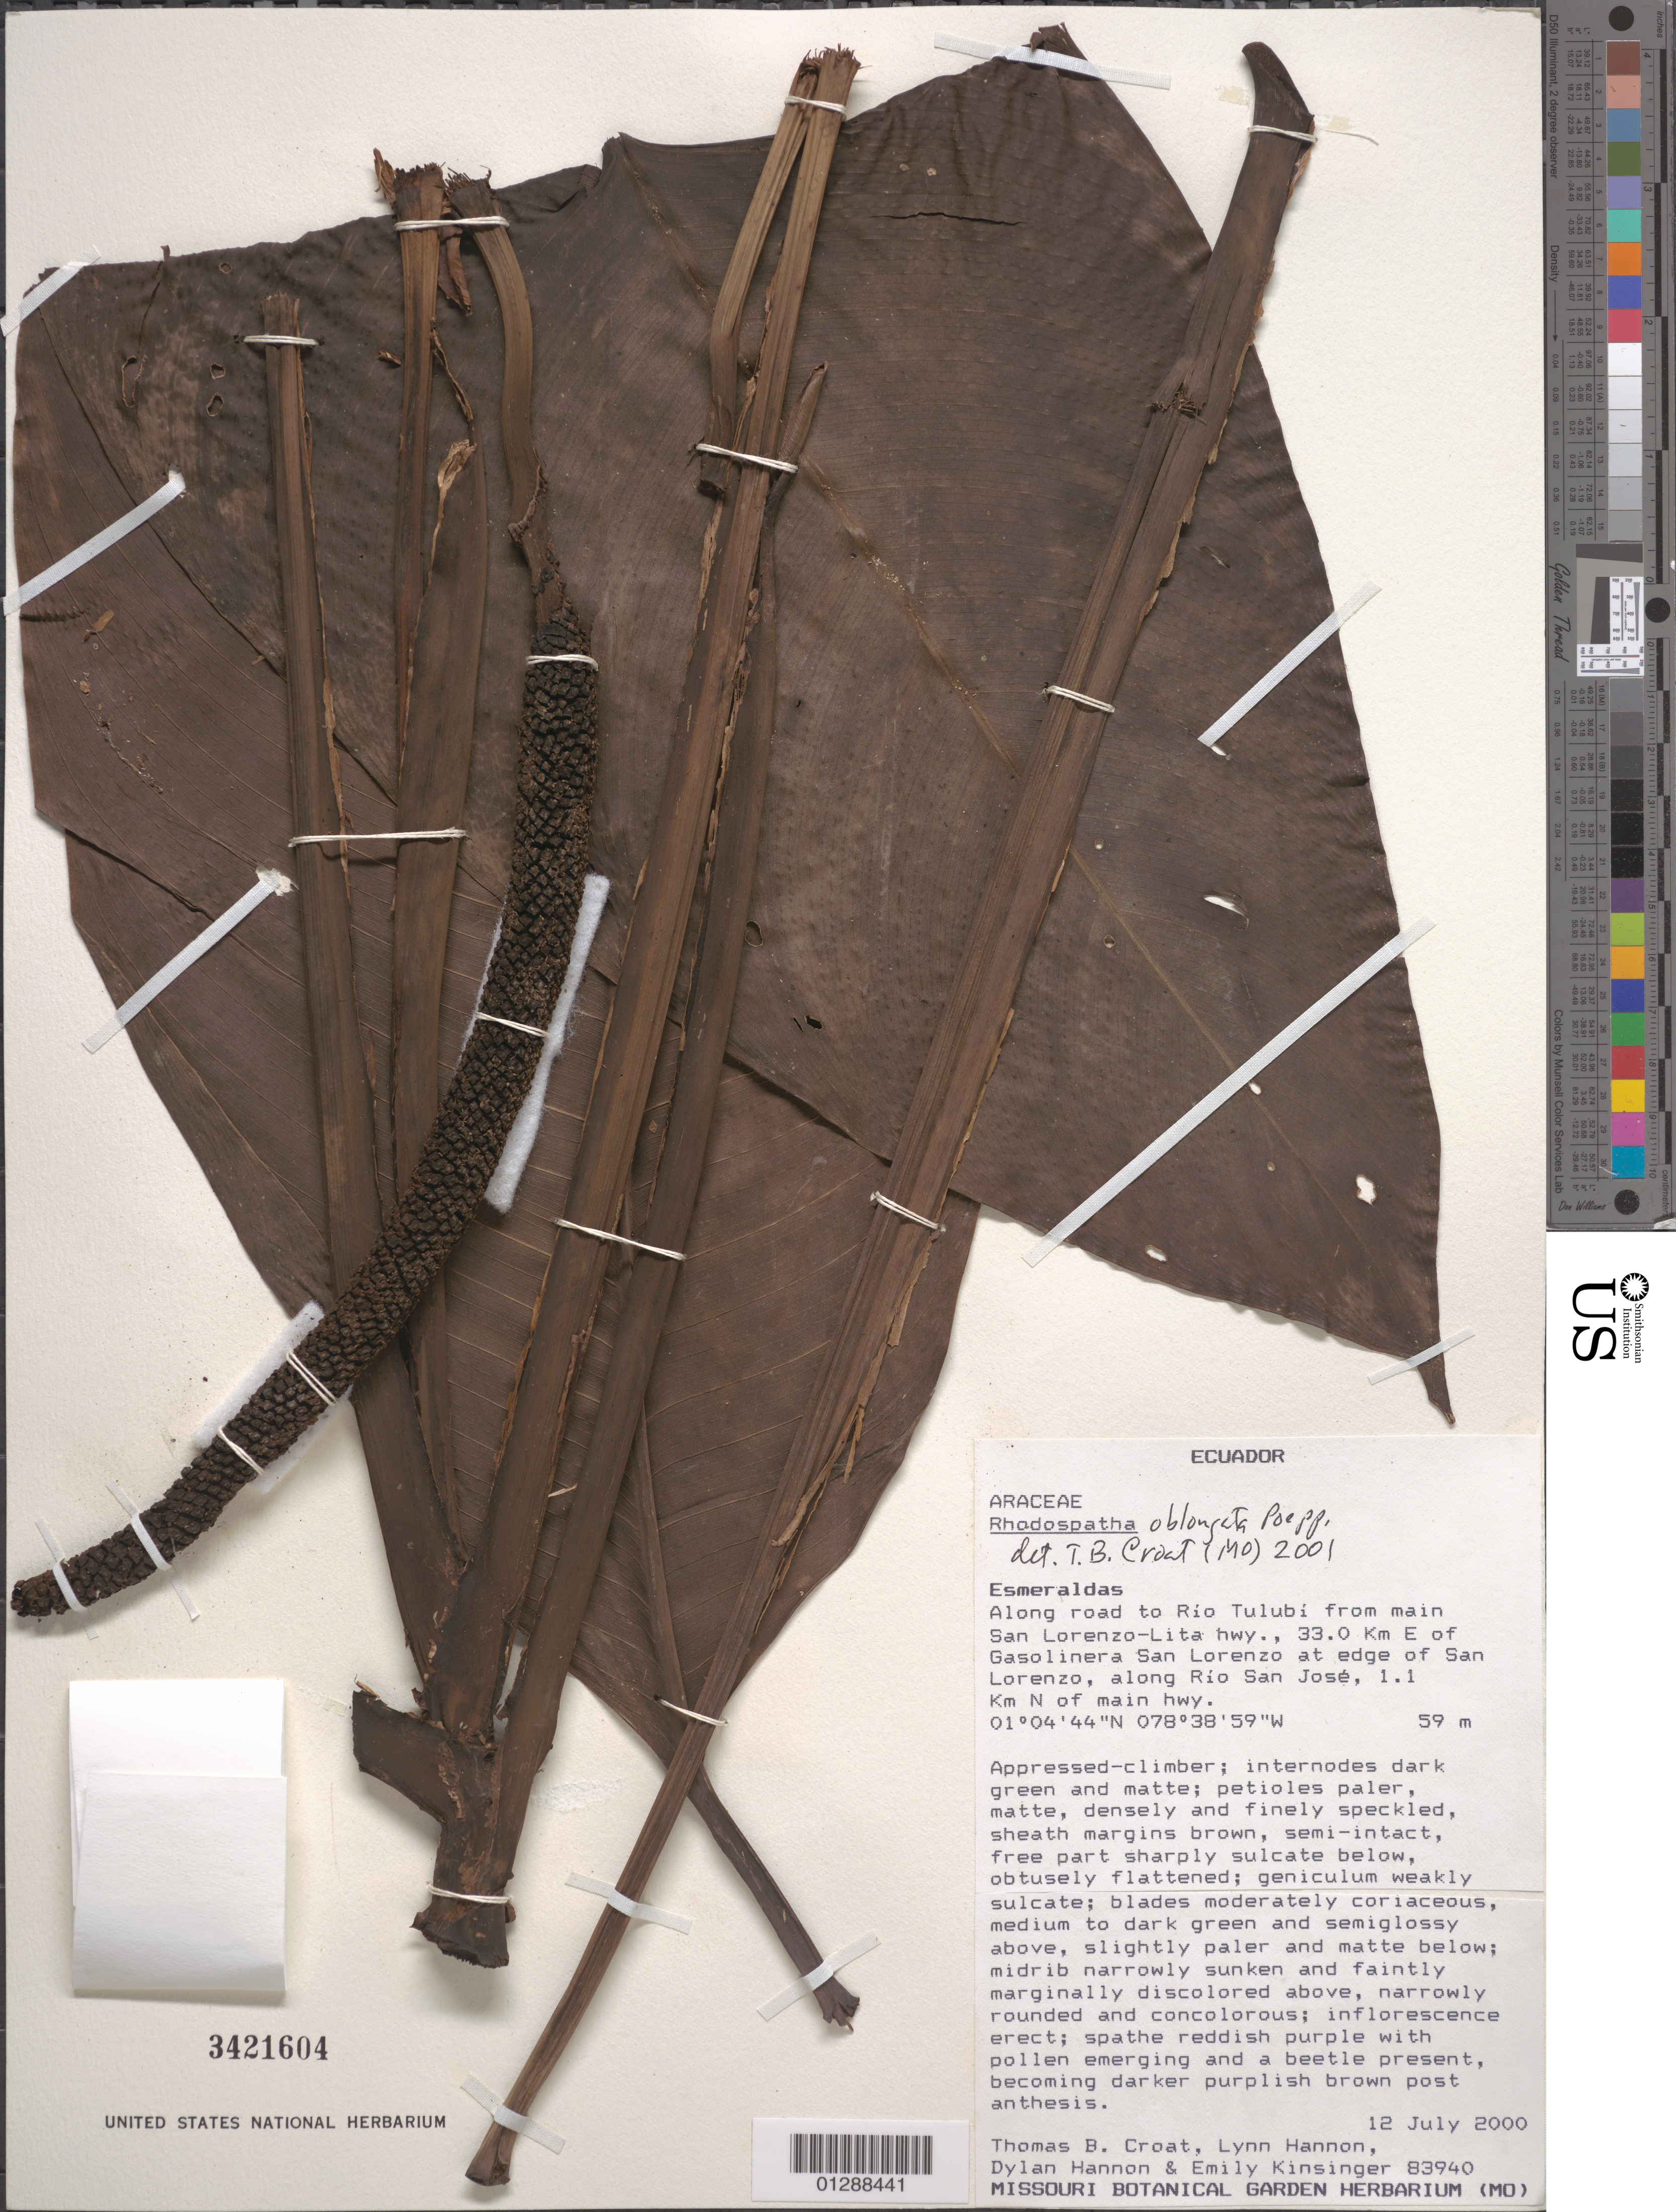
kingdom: Plantae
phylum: Tracheophyta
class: Liliopsida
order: Alismatales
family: Araceae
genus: Rhodospatha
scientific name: Rhodospatha oblongata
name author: Poepp.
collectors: T. B. Croat, L. Hannon, D. Hannon & E. Kinsinger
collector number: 83940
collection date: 2000-07-12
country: Ecuador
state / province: Esmeraldas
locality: Along road to Rio Tulubi from main San Lorenzo-Lita hwy., 33.0 Km E of Gasolinera San Lorenzo at edge of San Lorenzo, along Rio San José, 1.1 Km N of main hwy.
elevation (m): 59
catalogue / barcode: US 3421604